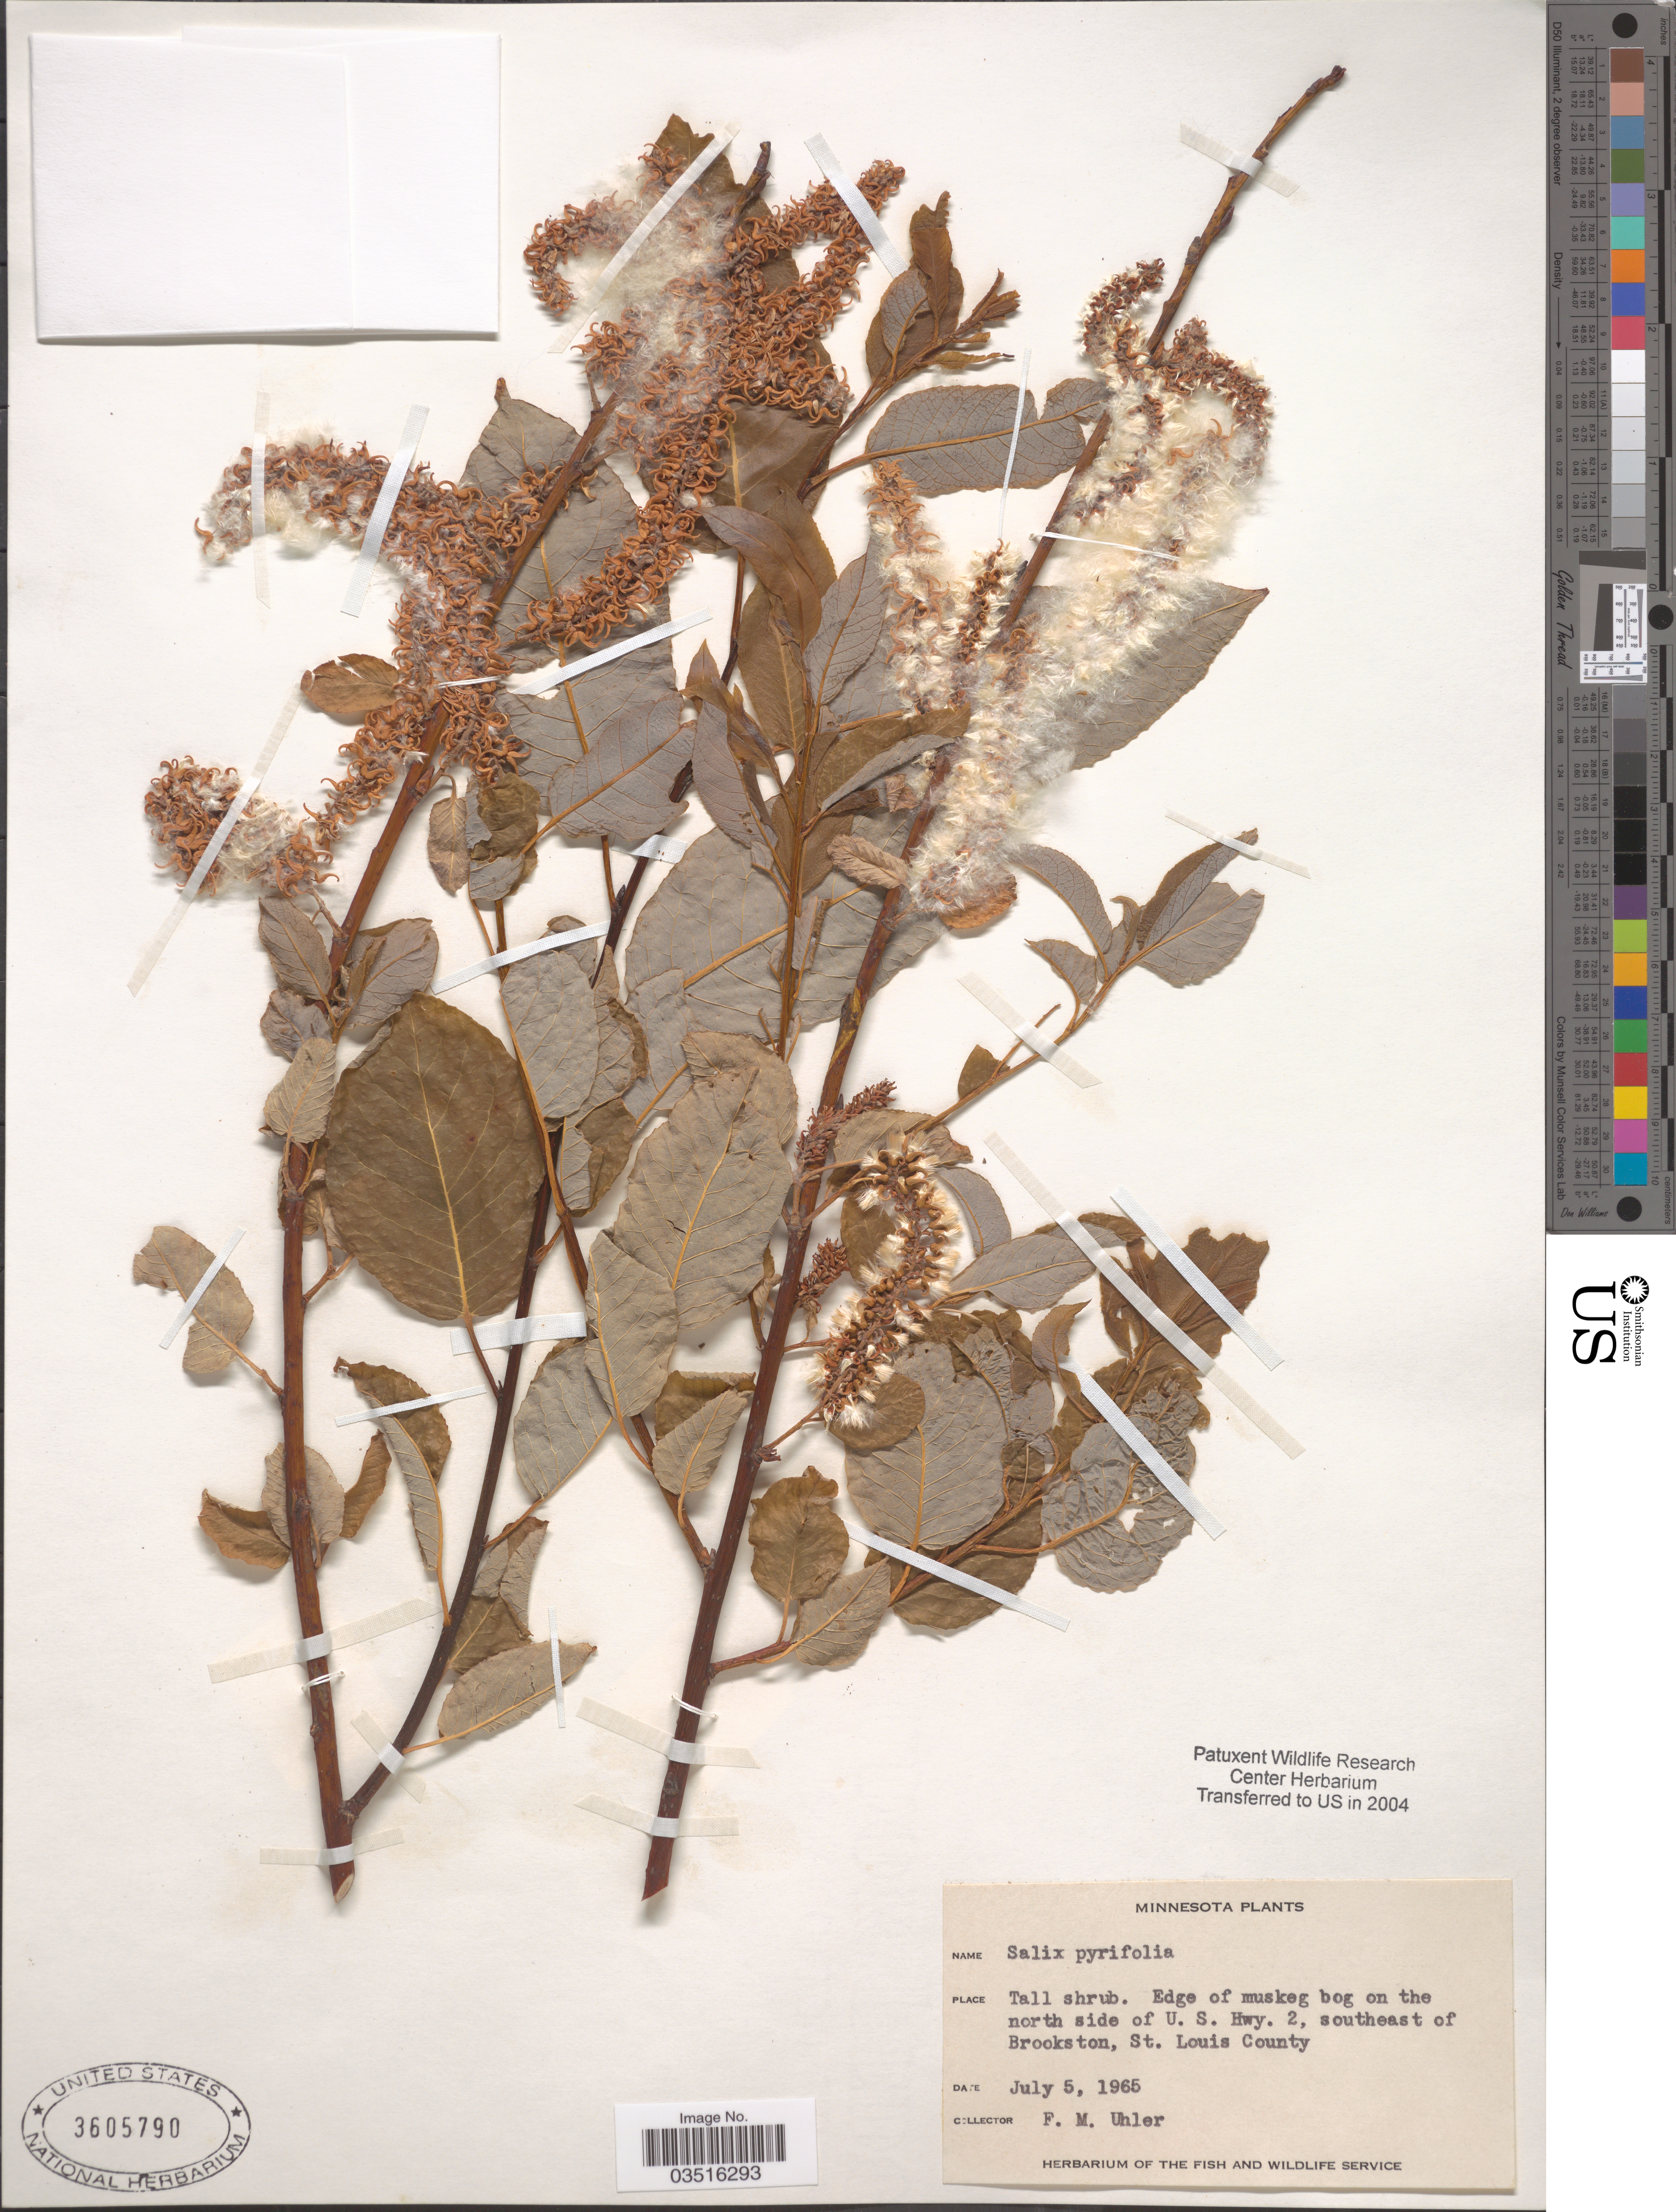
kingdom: Plantae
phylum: Tracheophyta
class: Magnoliopsida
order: Malpighiales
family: Salicaceae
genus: Salix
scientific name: Salix pyrifolia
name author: Ledeb.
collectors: F. M. Uhler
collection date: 1965-07-05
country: United States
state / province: Minnesota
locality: On the north side of U. S. Hwy. 2, southeast of Brookston, St. Louis County.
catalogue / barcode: US 3605790